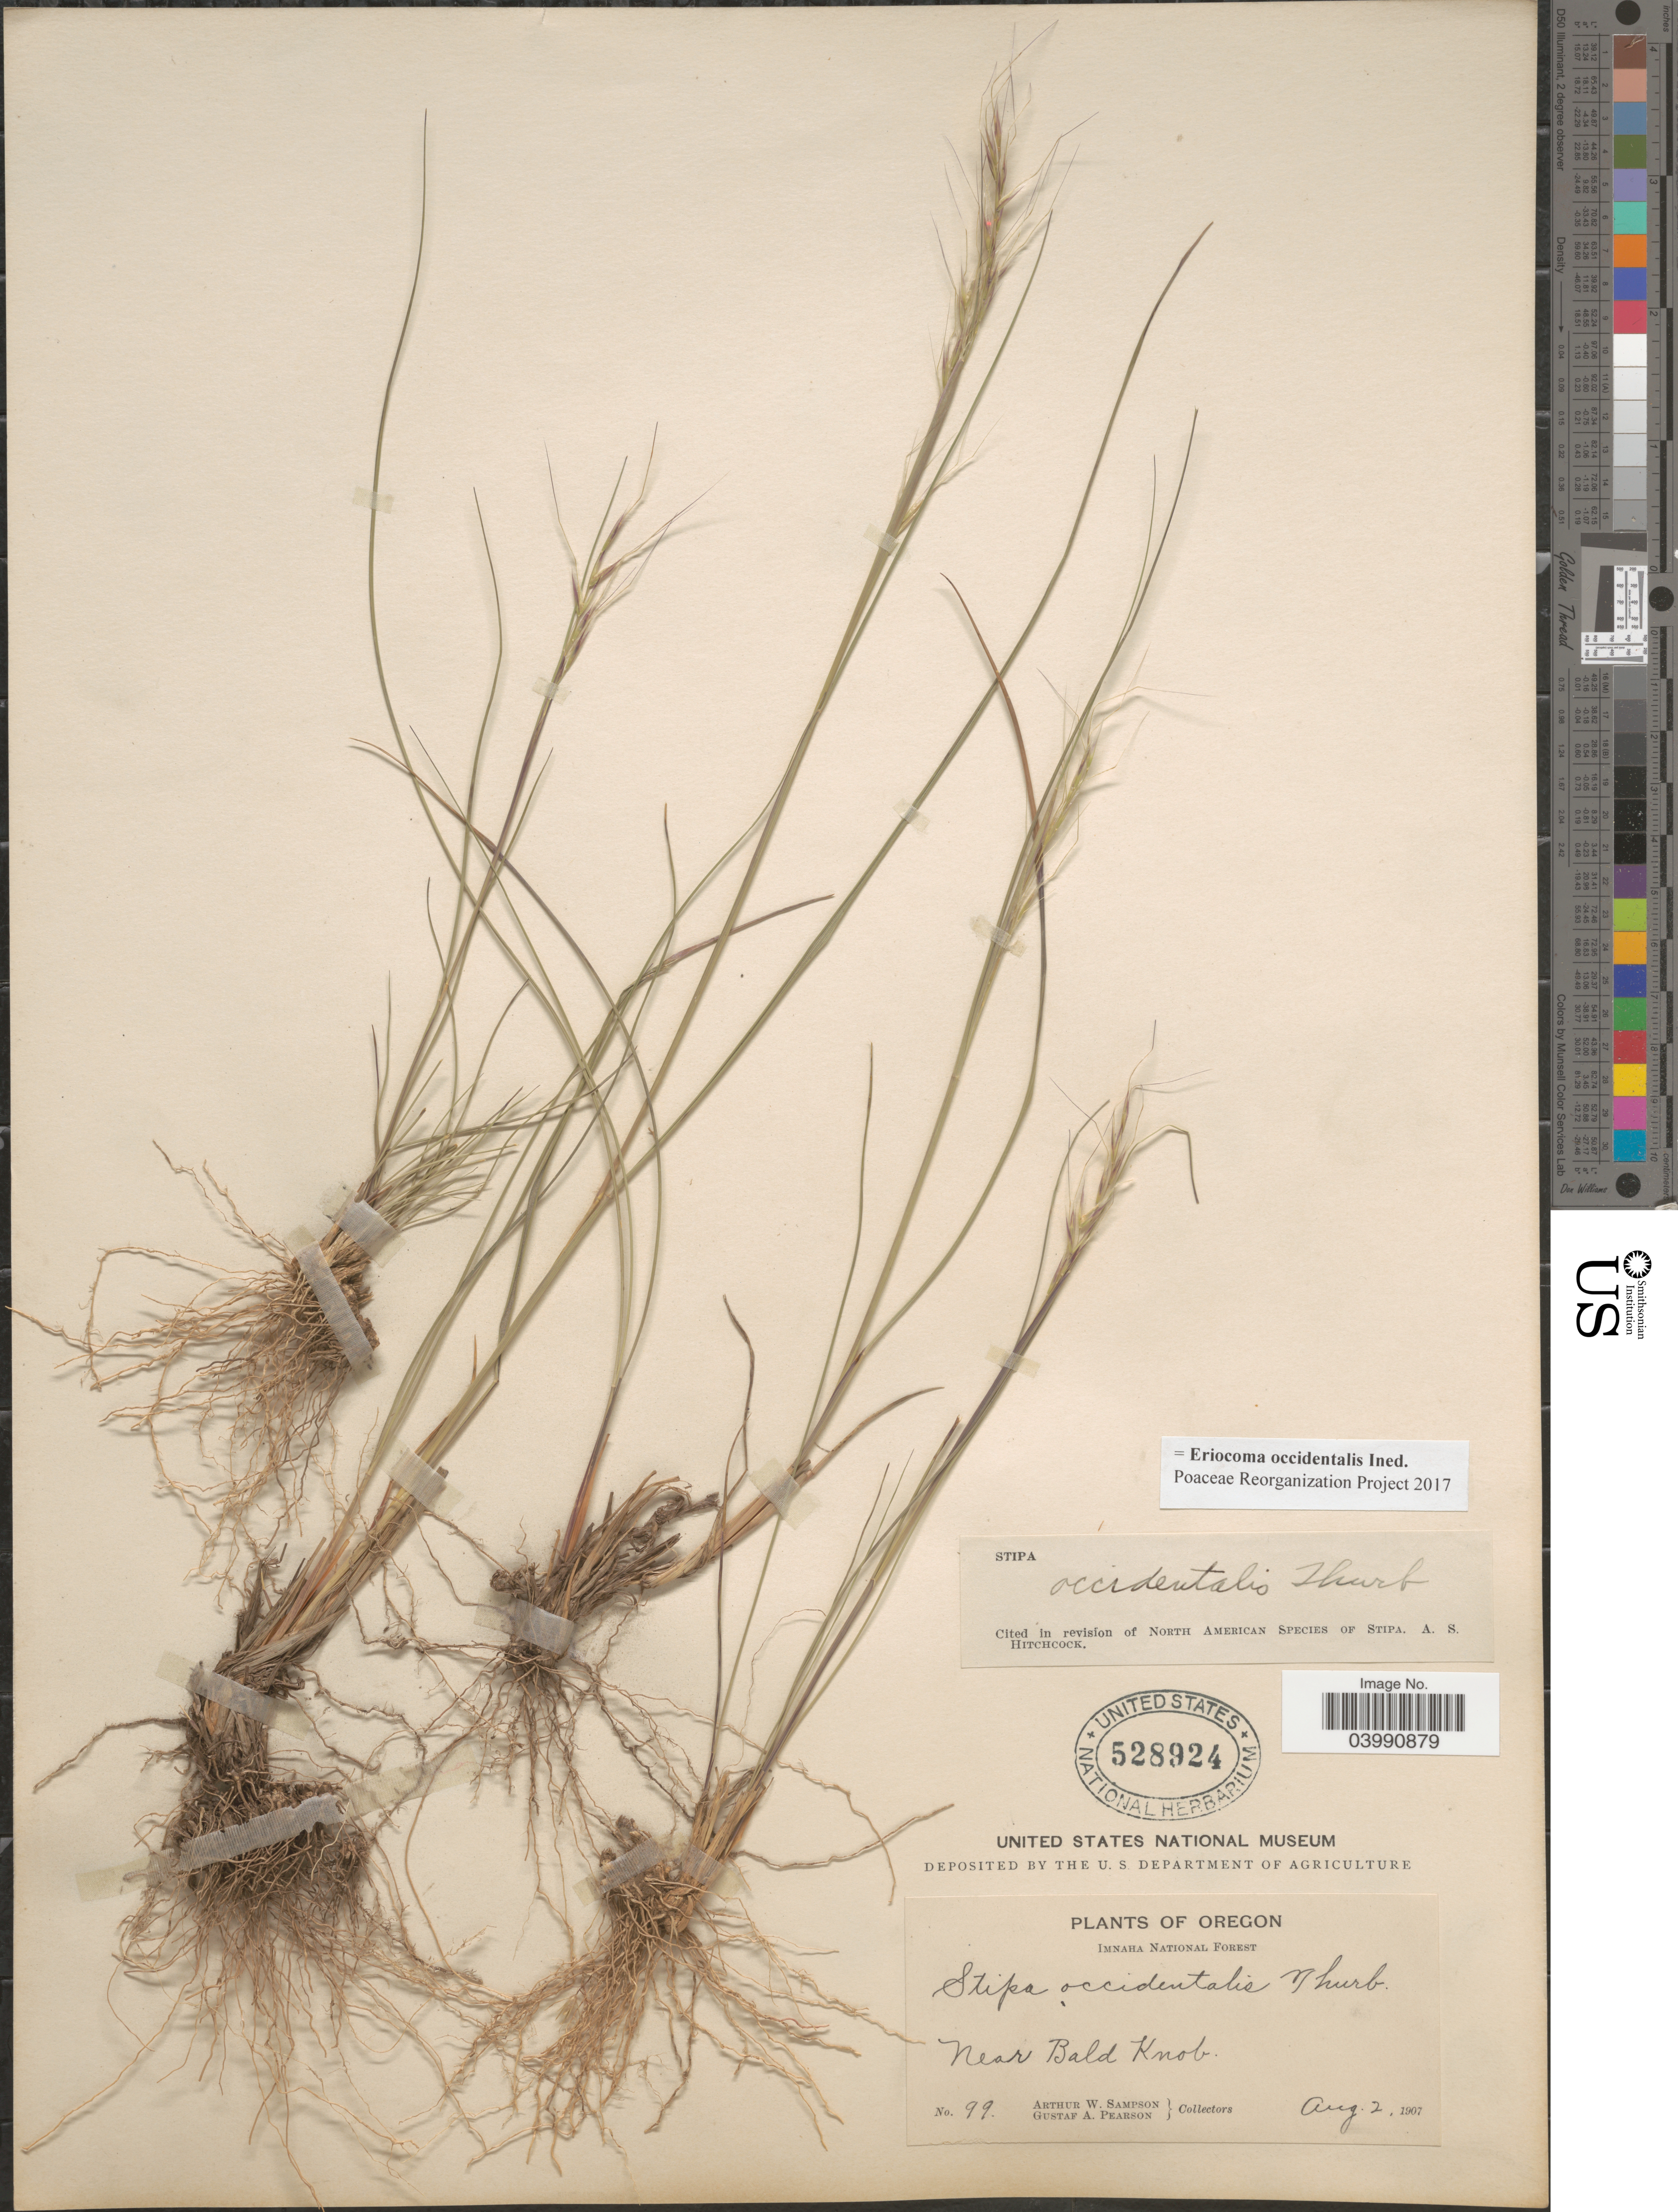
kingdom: Plantae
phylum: Tracheophyta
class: Liliopsida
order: Poales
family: Poaceae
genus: Eriocoma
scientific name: Eriocoma occidentalis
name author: (Thurb. ex S. Watson) Romasch.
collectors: A. Sampson & G. Pearson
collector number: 99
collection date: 1907-08-02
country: United States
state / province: Oregon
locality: Imnaha National Forest. Near Bald Knob.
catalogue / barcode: US 528924